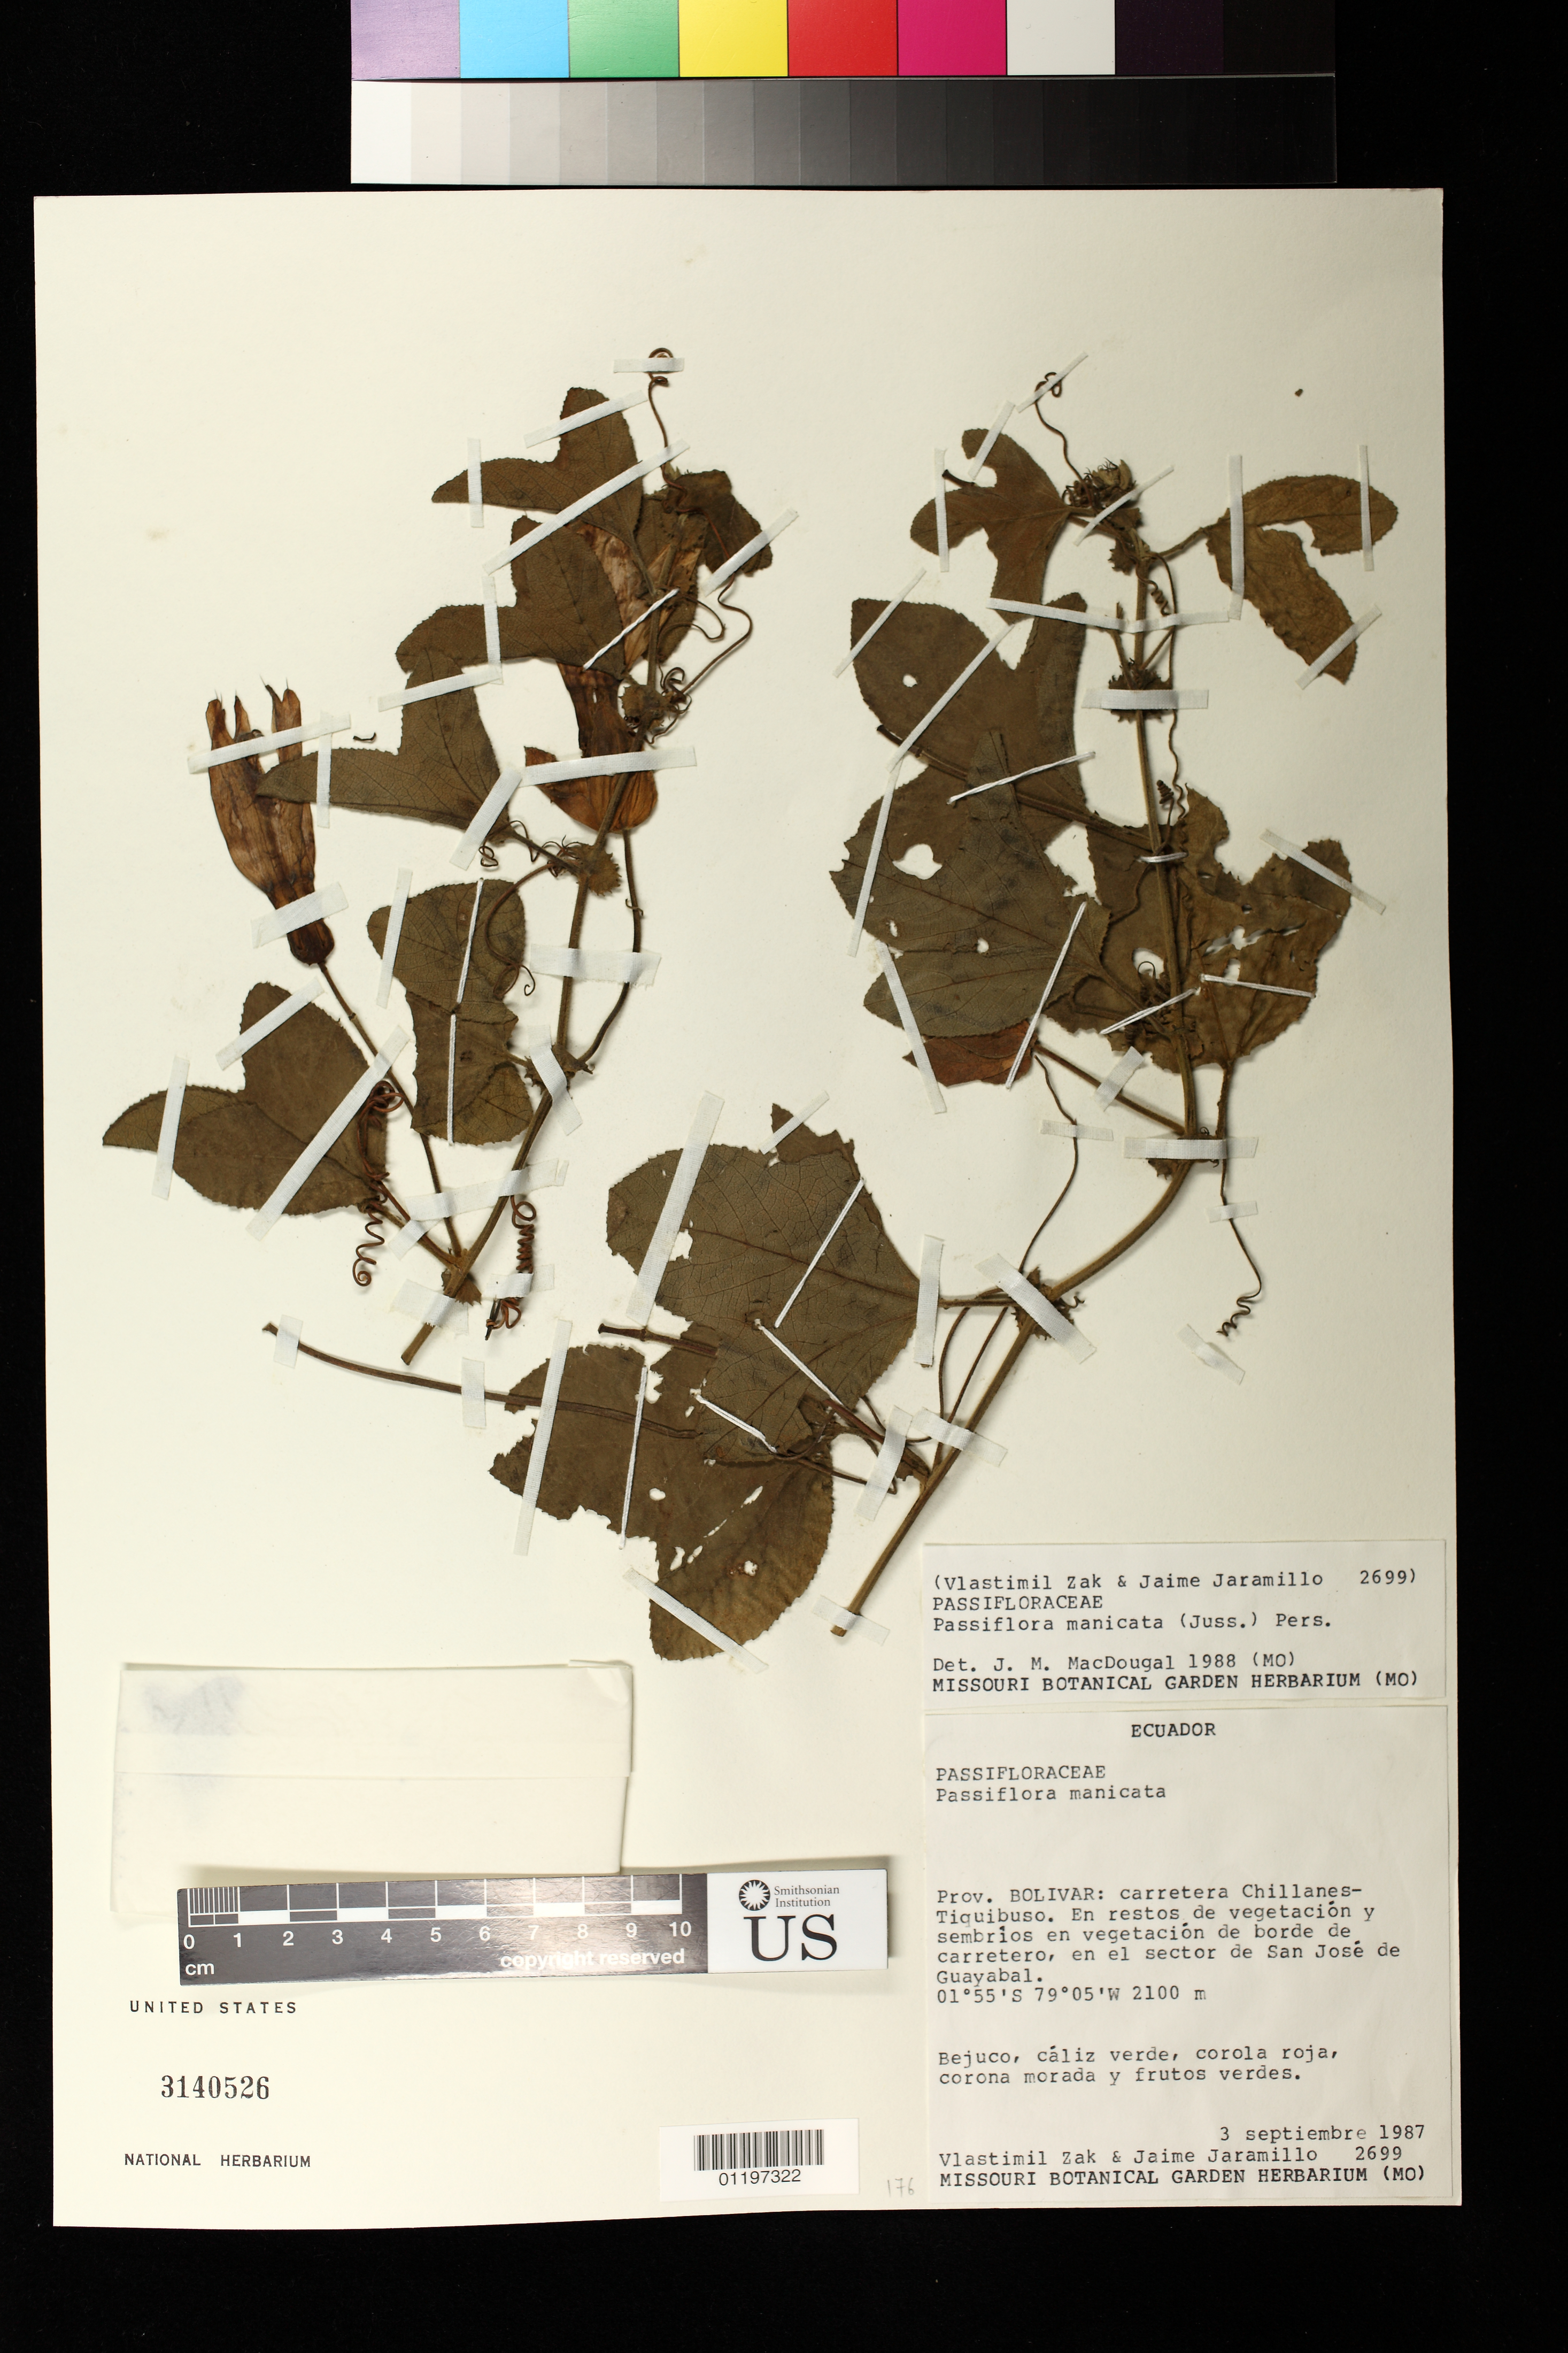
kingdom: Plantae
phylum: Tracheophyta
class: Magnoliopsida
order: Malpighiales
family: Passifloraceae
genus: Passiflora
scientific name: Passiflora manicata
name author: (Juss.) Pers.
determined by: MacDougal, John M.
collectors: V. Zak & J. L. Jaramillo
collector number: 2699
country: Ecuador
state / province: Bolívar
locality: Carretera Chillanes-Tiquibuso, San Jose de Guayabal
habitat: En restos de vegetacìon y sembrios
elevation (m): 2100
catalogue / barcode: US 3140526